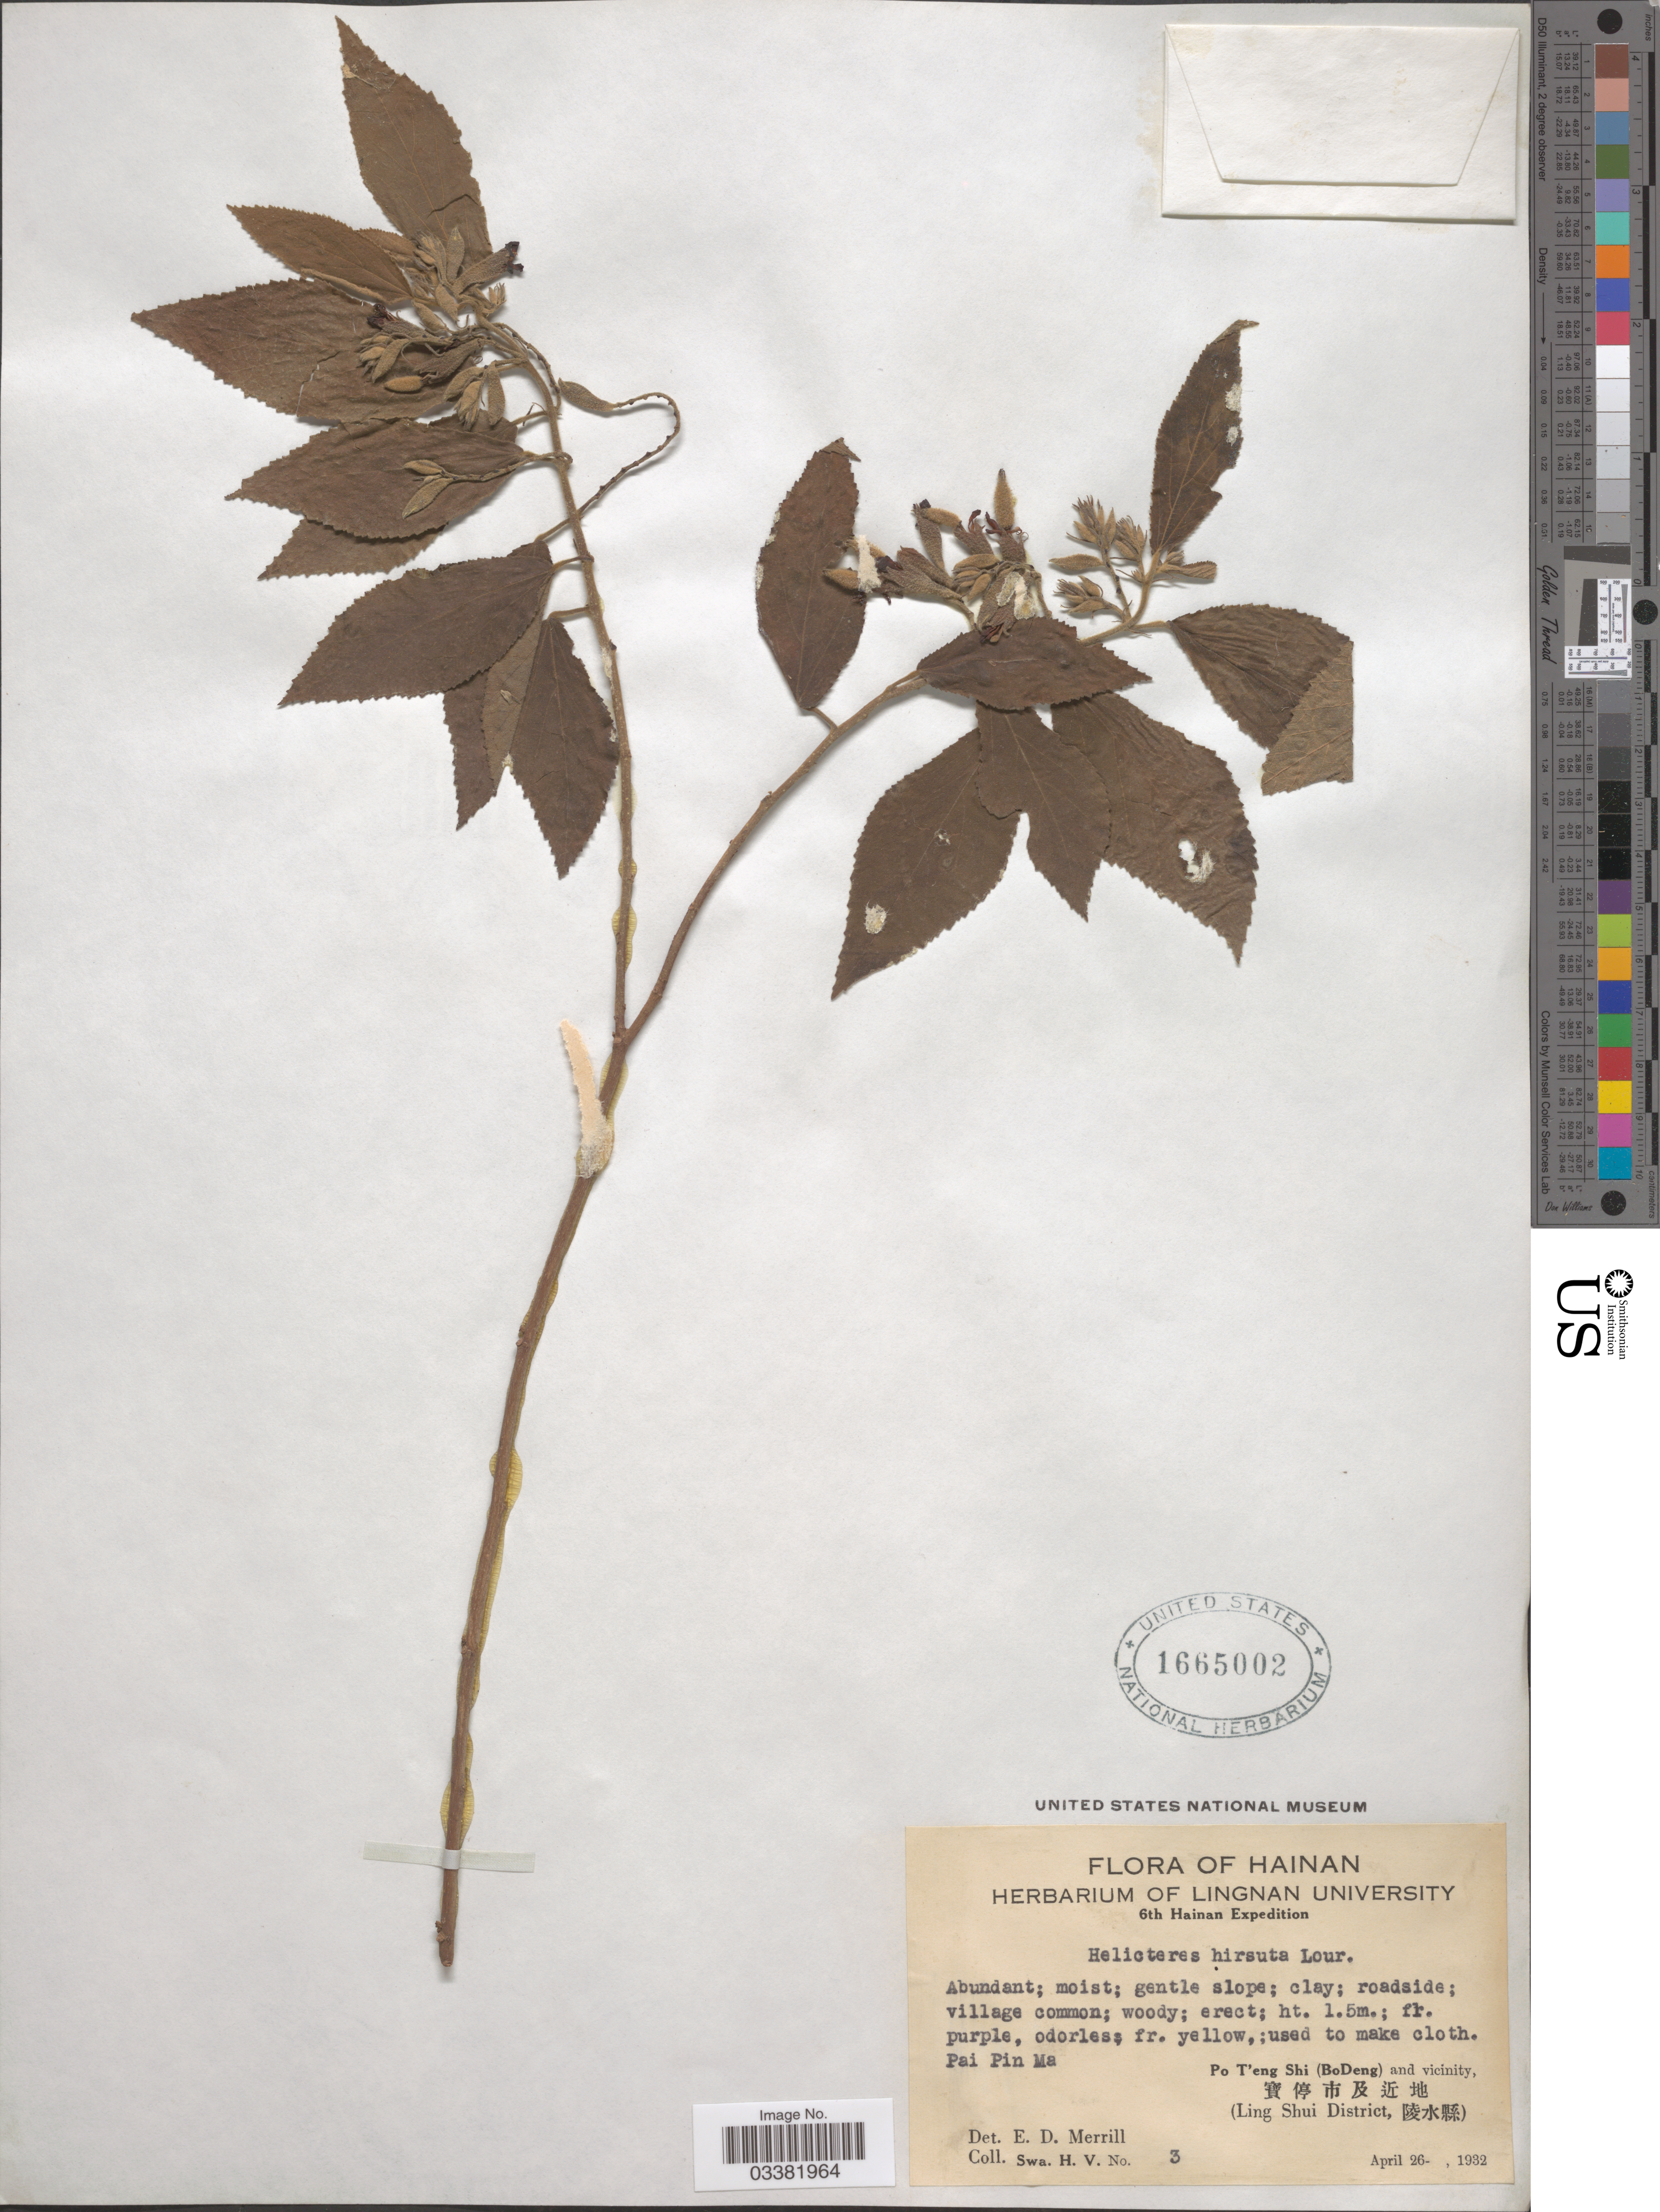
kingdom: Plantae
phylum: Tracheophyta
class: Magnoliopsida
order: Malvales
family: Malvaceae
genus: Helicteres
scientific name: Helicteres hirsuta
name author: Lour.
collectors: H. Swa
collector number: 3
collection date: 1932-04-26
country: China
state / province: Hainan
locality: Ma. Po T'eng Shi (BoDeng) and vicinity, (Ling Shui District.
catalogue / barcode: US 1665002